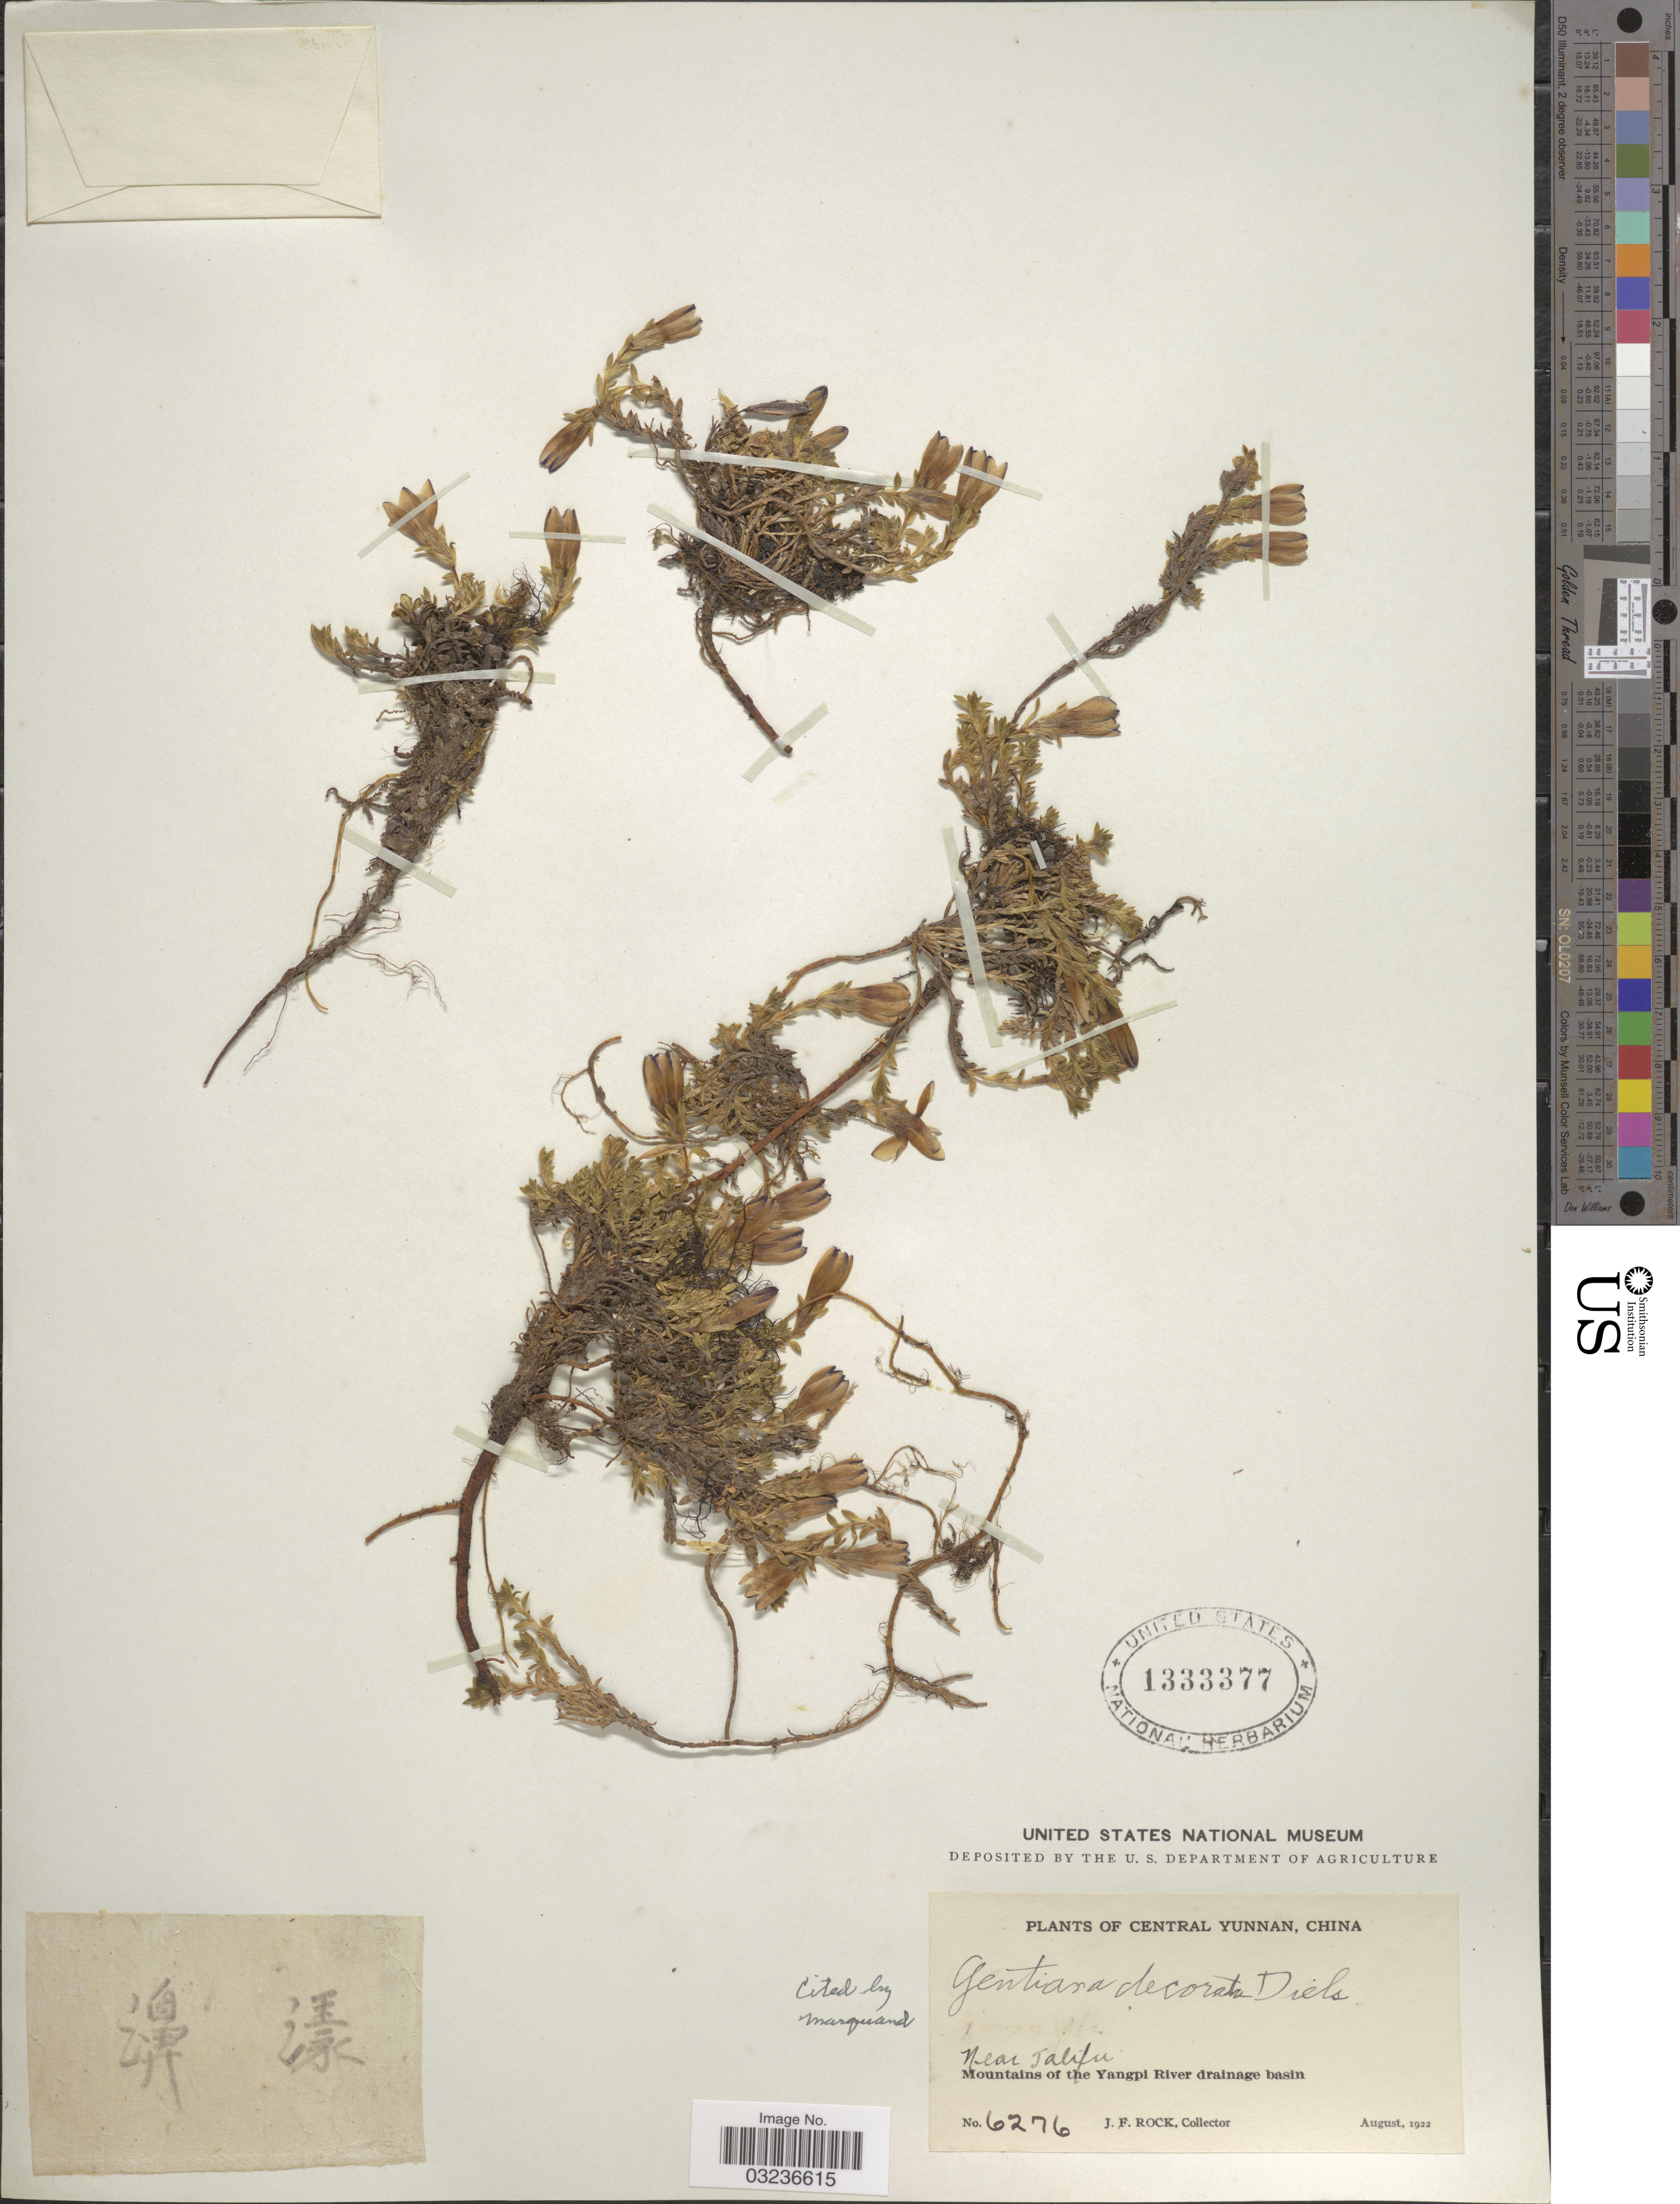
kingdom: Plantae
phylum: Tracheophyta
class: Magnoliopsida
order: Gentianales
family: Gentianaceae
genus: Gentiana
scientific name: Gentiana decorata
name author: Diels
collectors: J. Rock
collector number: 6276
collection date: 1922-08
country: China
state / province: Yunnan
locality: Central Yunnan. Near Talifu. Mountains of the Yangpi River drainage basin.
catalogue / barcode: US 1333377